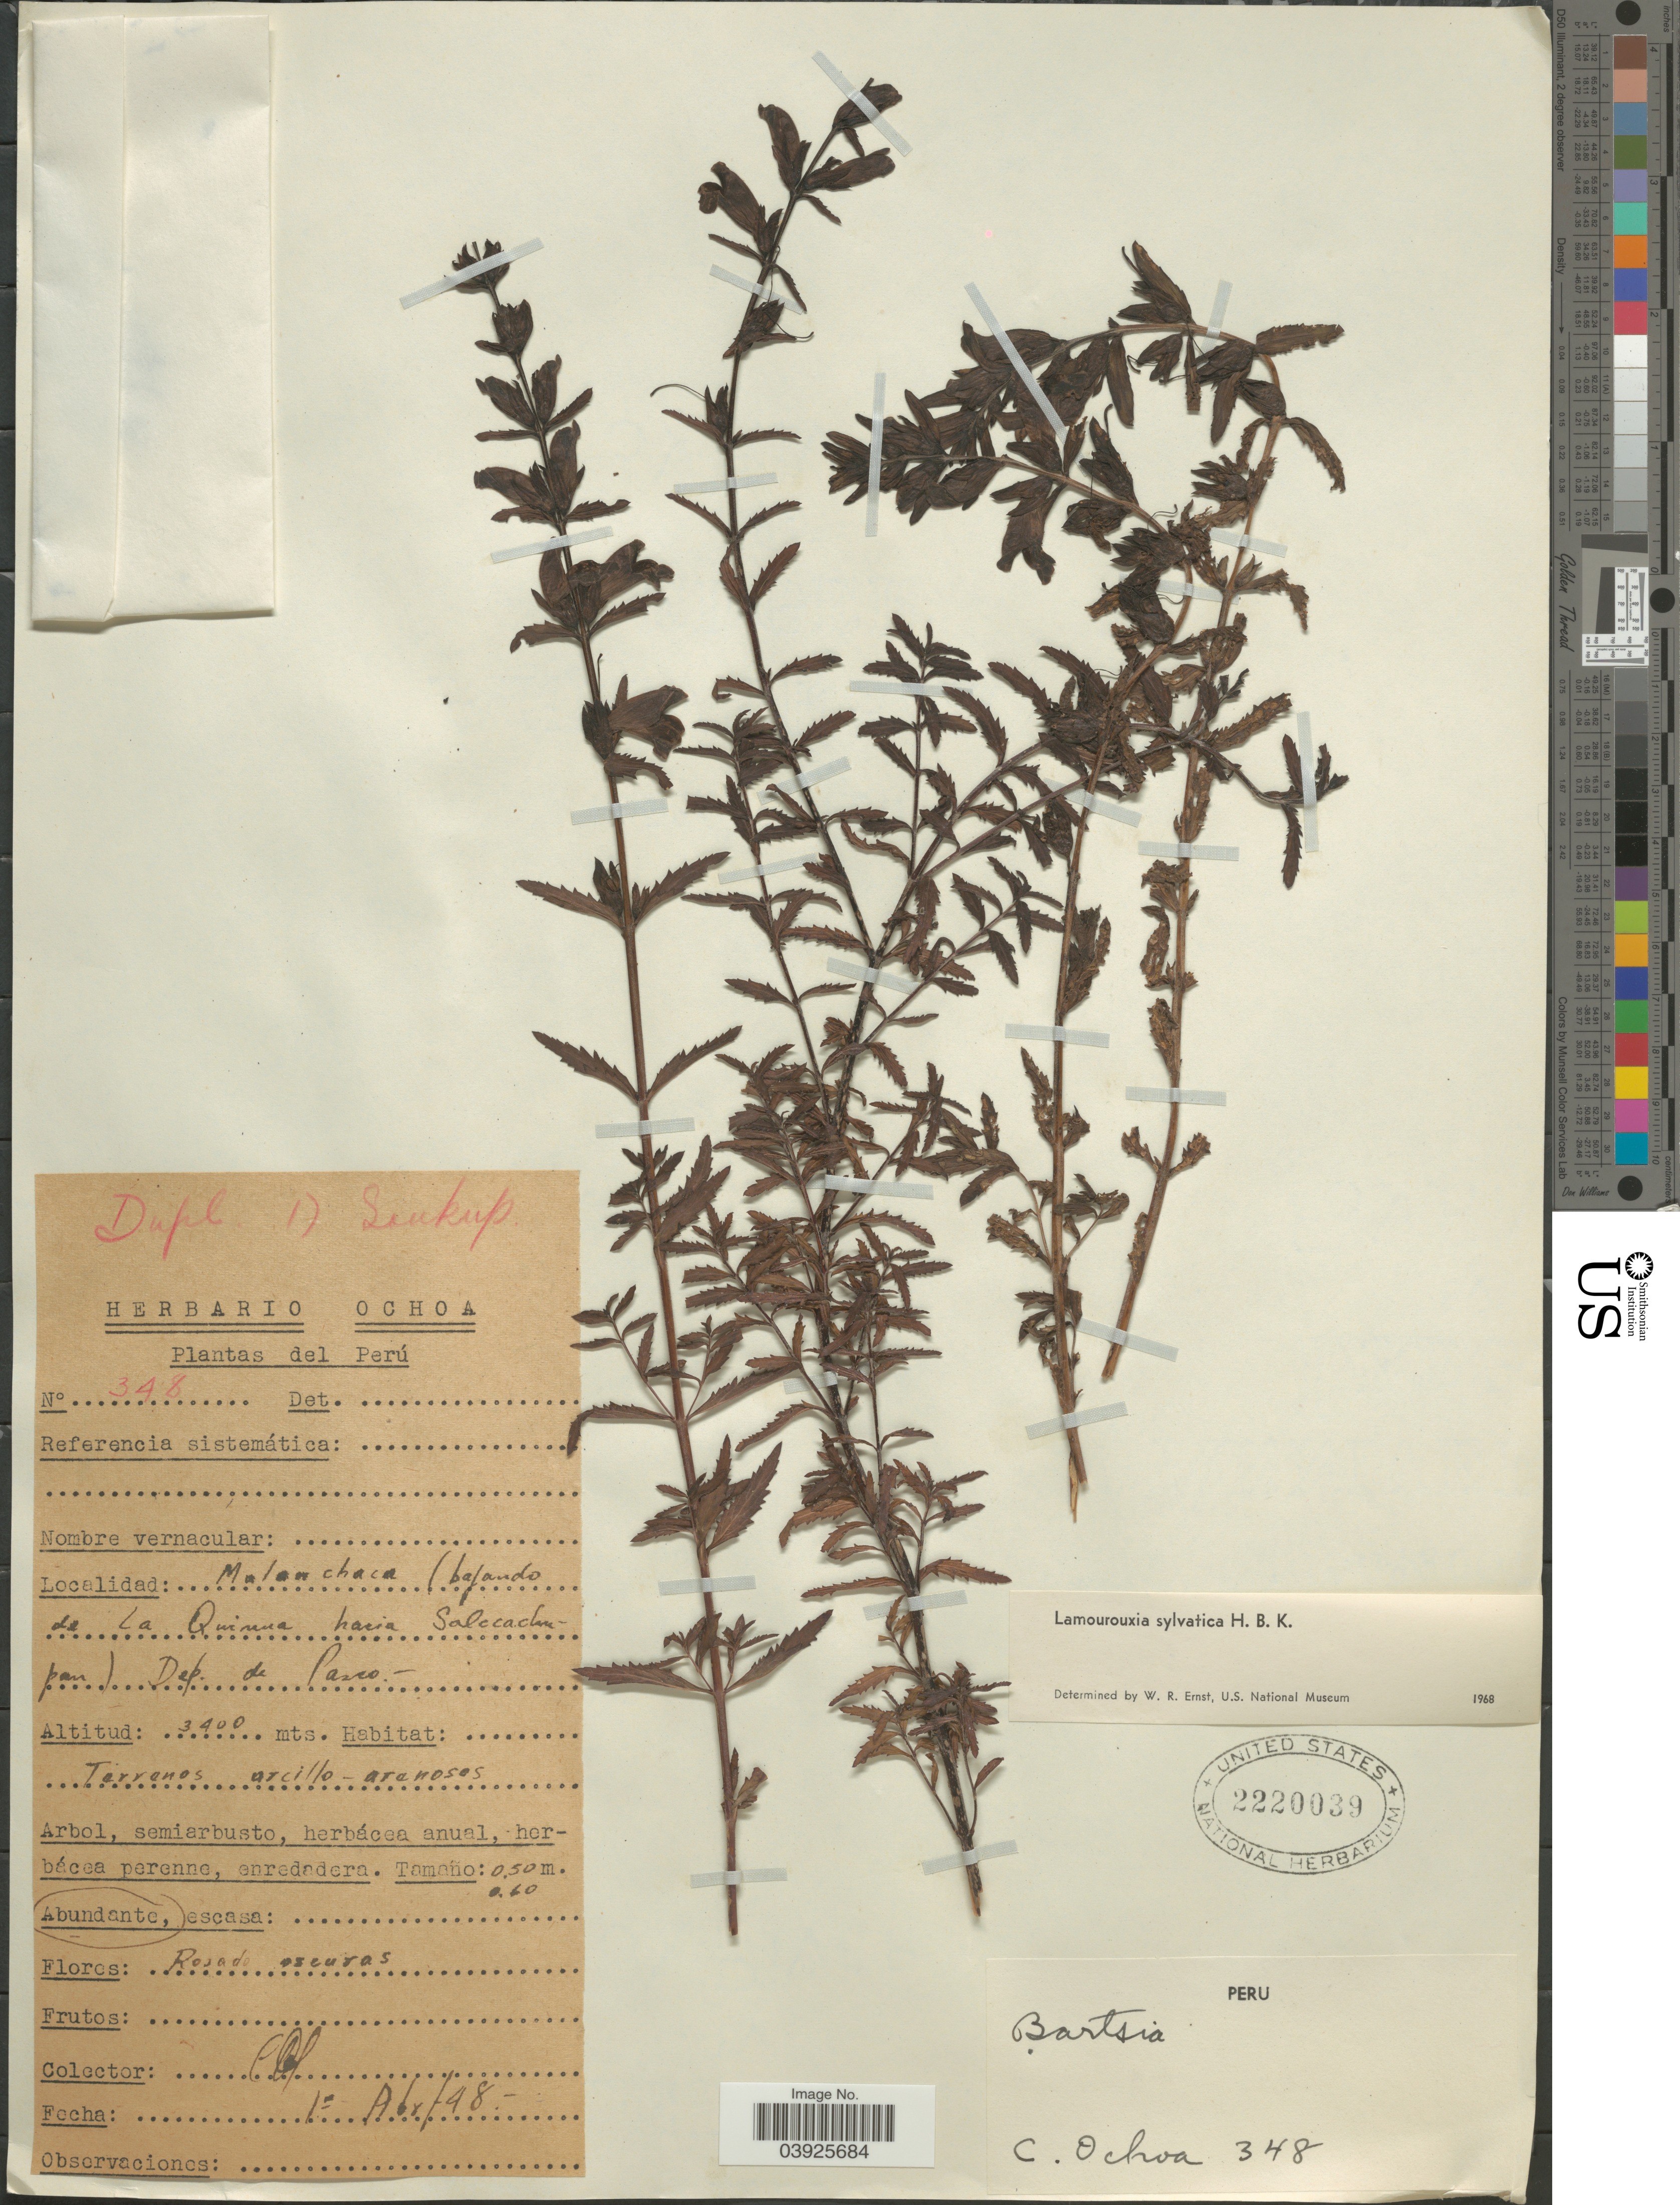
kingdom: Plantae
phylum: Tracheophyta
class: Magnoliopsida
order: Lamiales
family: Orobanchaceae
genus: Lamourouxia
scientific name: Lamourouxia sylvatica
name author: Kunth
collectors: C. Ochoa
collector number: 348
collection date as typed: Transcribed d/m/y: 1/4/98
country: Peru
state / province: Pasco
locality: Malanchaca (bajando de La Quinna hacia Salcachupan). Dep de Pasco.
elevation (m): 3400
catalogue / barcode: US 2220039